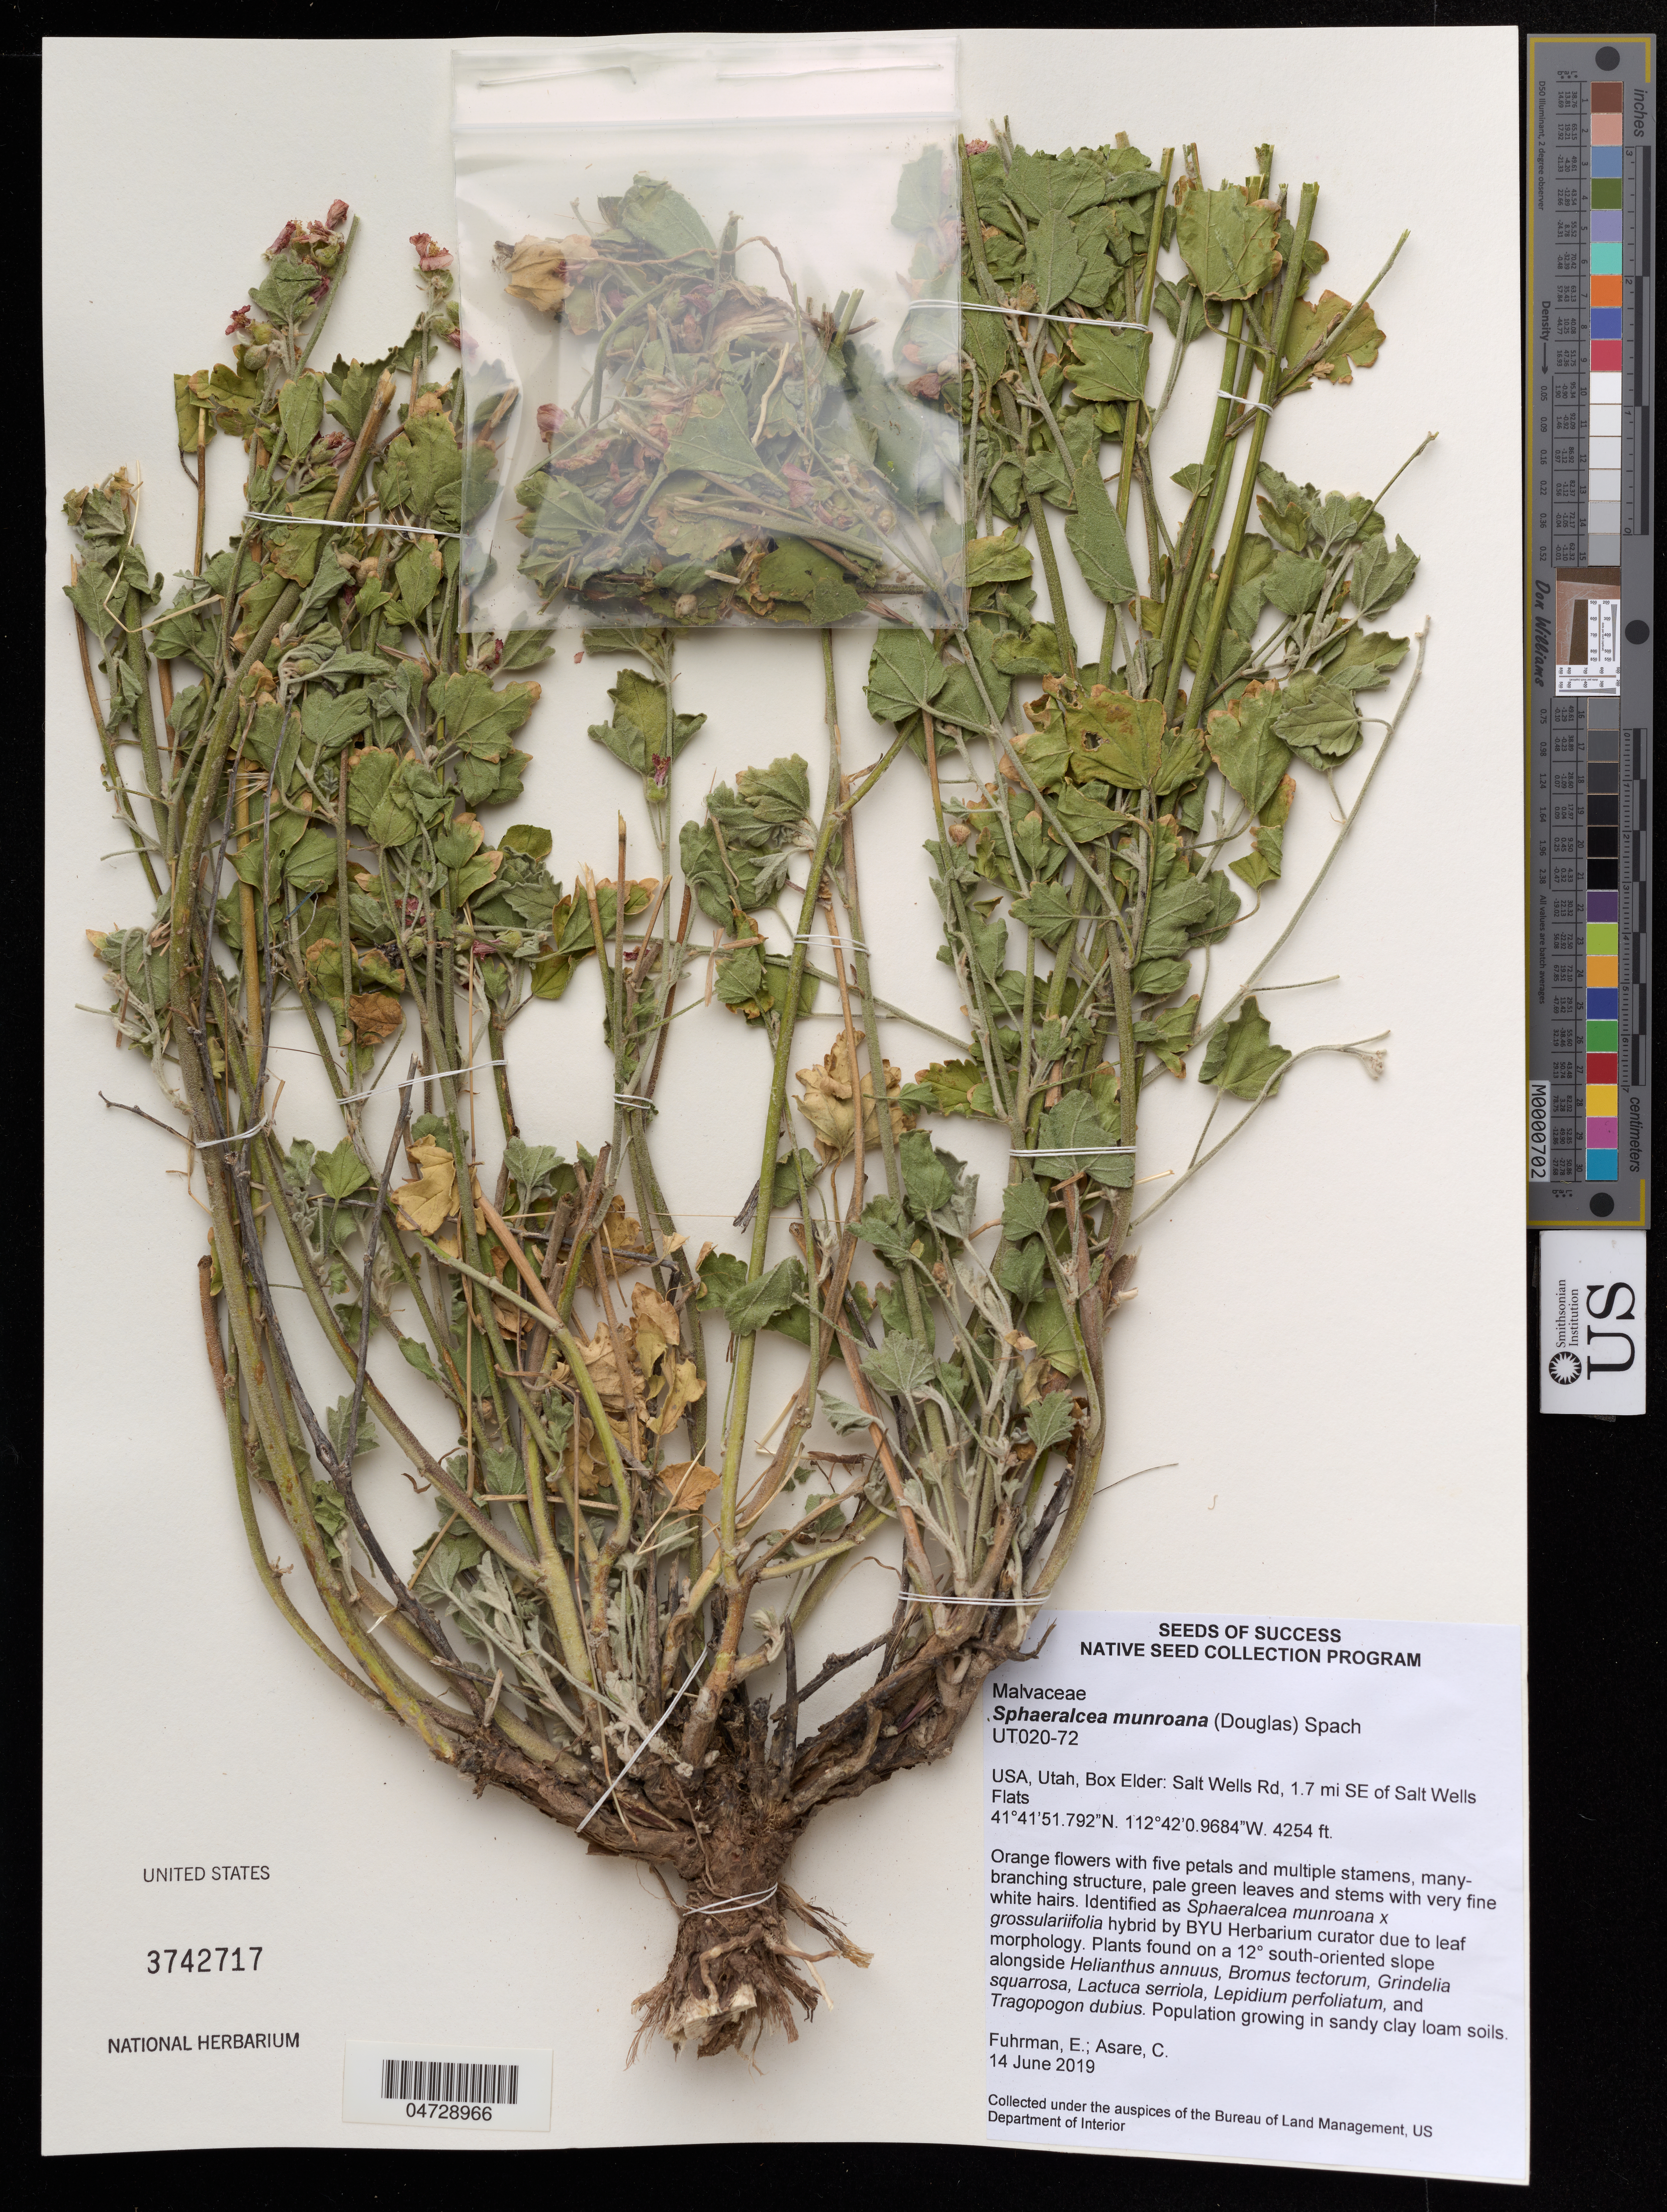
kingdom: Plantae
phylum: Tracheophyta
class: Magnoliopsida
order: Malvales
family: Malvaceae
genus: Sphaeralcea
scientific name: Sphaeralcea munroana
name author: (Douglas ex Lindl.) Spach ex A. Gray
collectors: E. Fuhrman & C. Asare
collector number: UT020-72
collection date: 2019-06-14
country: United States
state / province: Utah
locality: Box Elder: Salt Wells Rd, 1.7 mi SE of Salt Wells.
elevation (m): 1297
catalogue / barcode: US 3742717